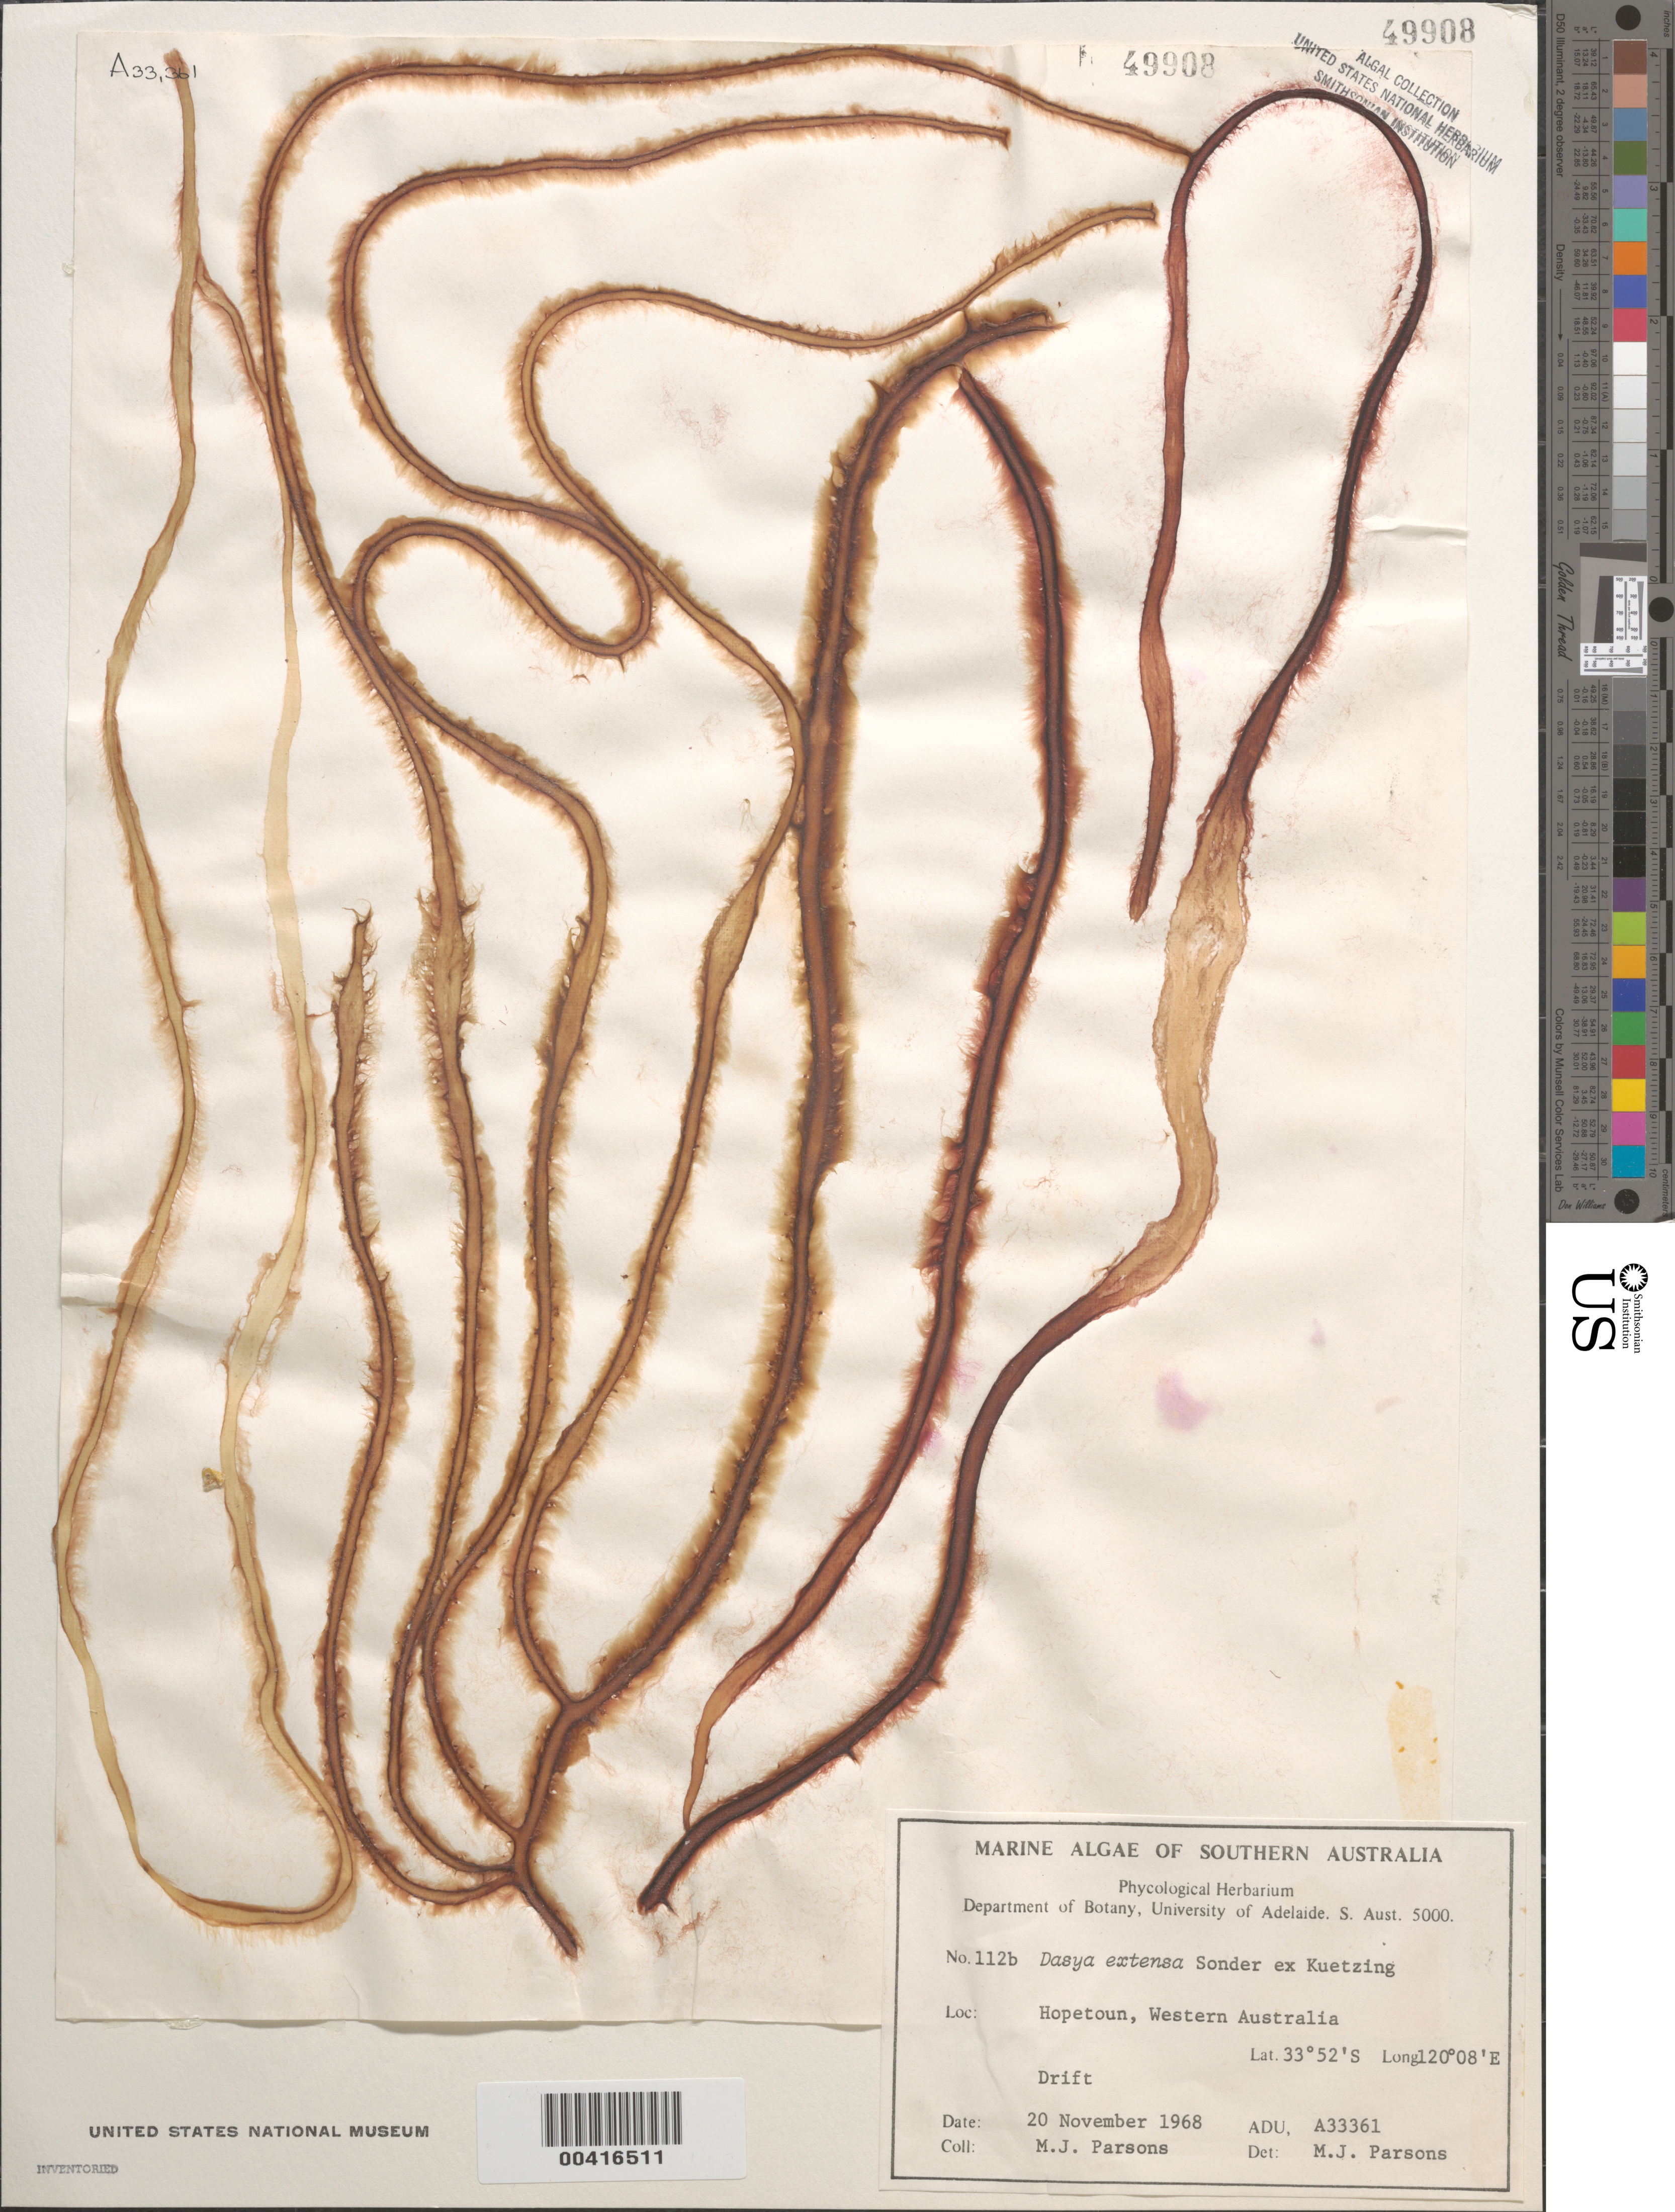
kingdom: Plantae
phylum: Rhodophyta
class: Florideophyceae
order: Ceramiales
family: Dasyaceae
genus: Dasya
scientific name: Dasya extensa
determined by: Parsons, M. J.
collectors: M. Parsons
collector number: ADU A33361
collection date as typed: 20 Nov 1968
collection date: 1968-11-20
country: Australia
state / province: Western Australia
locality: Hopetown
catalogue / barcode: US 49908